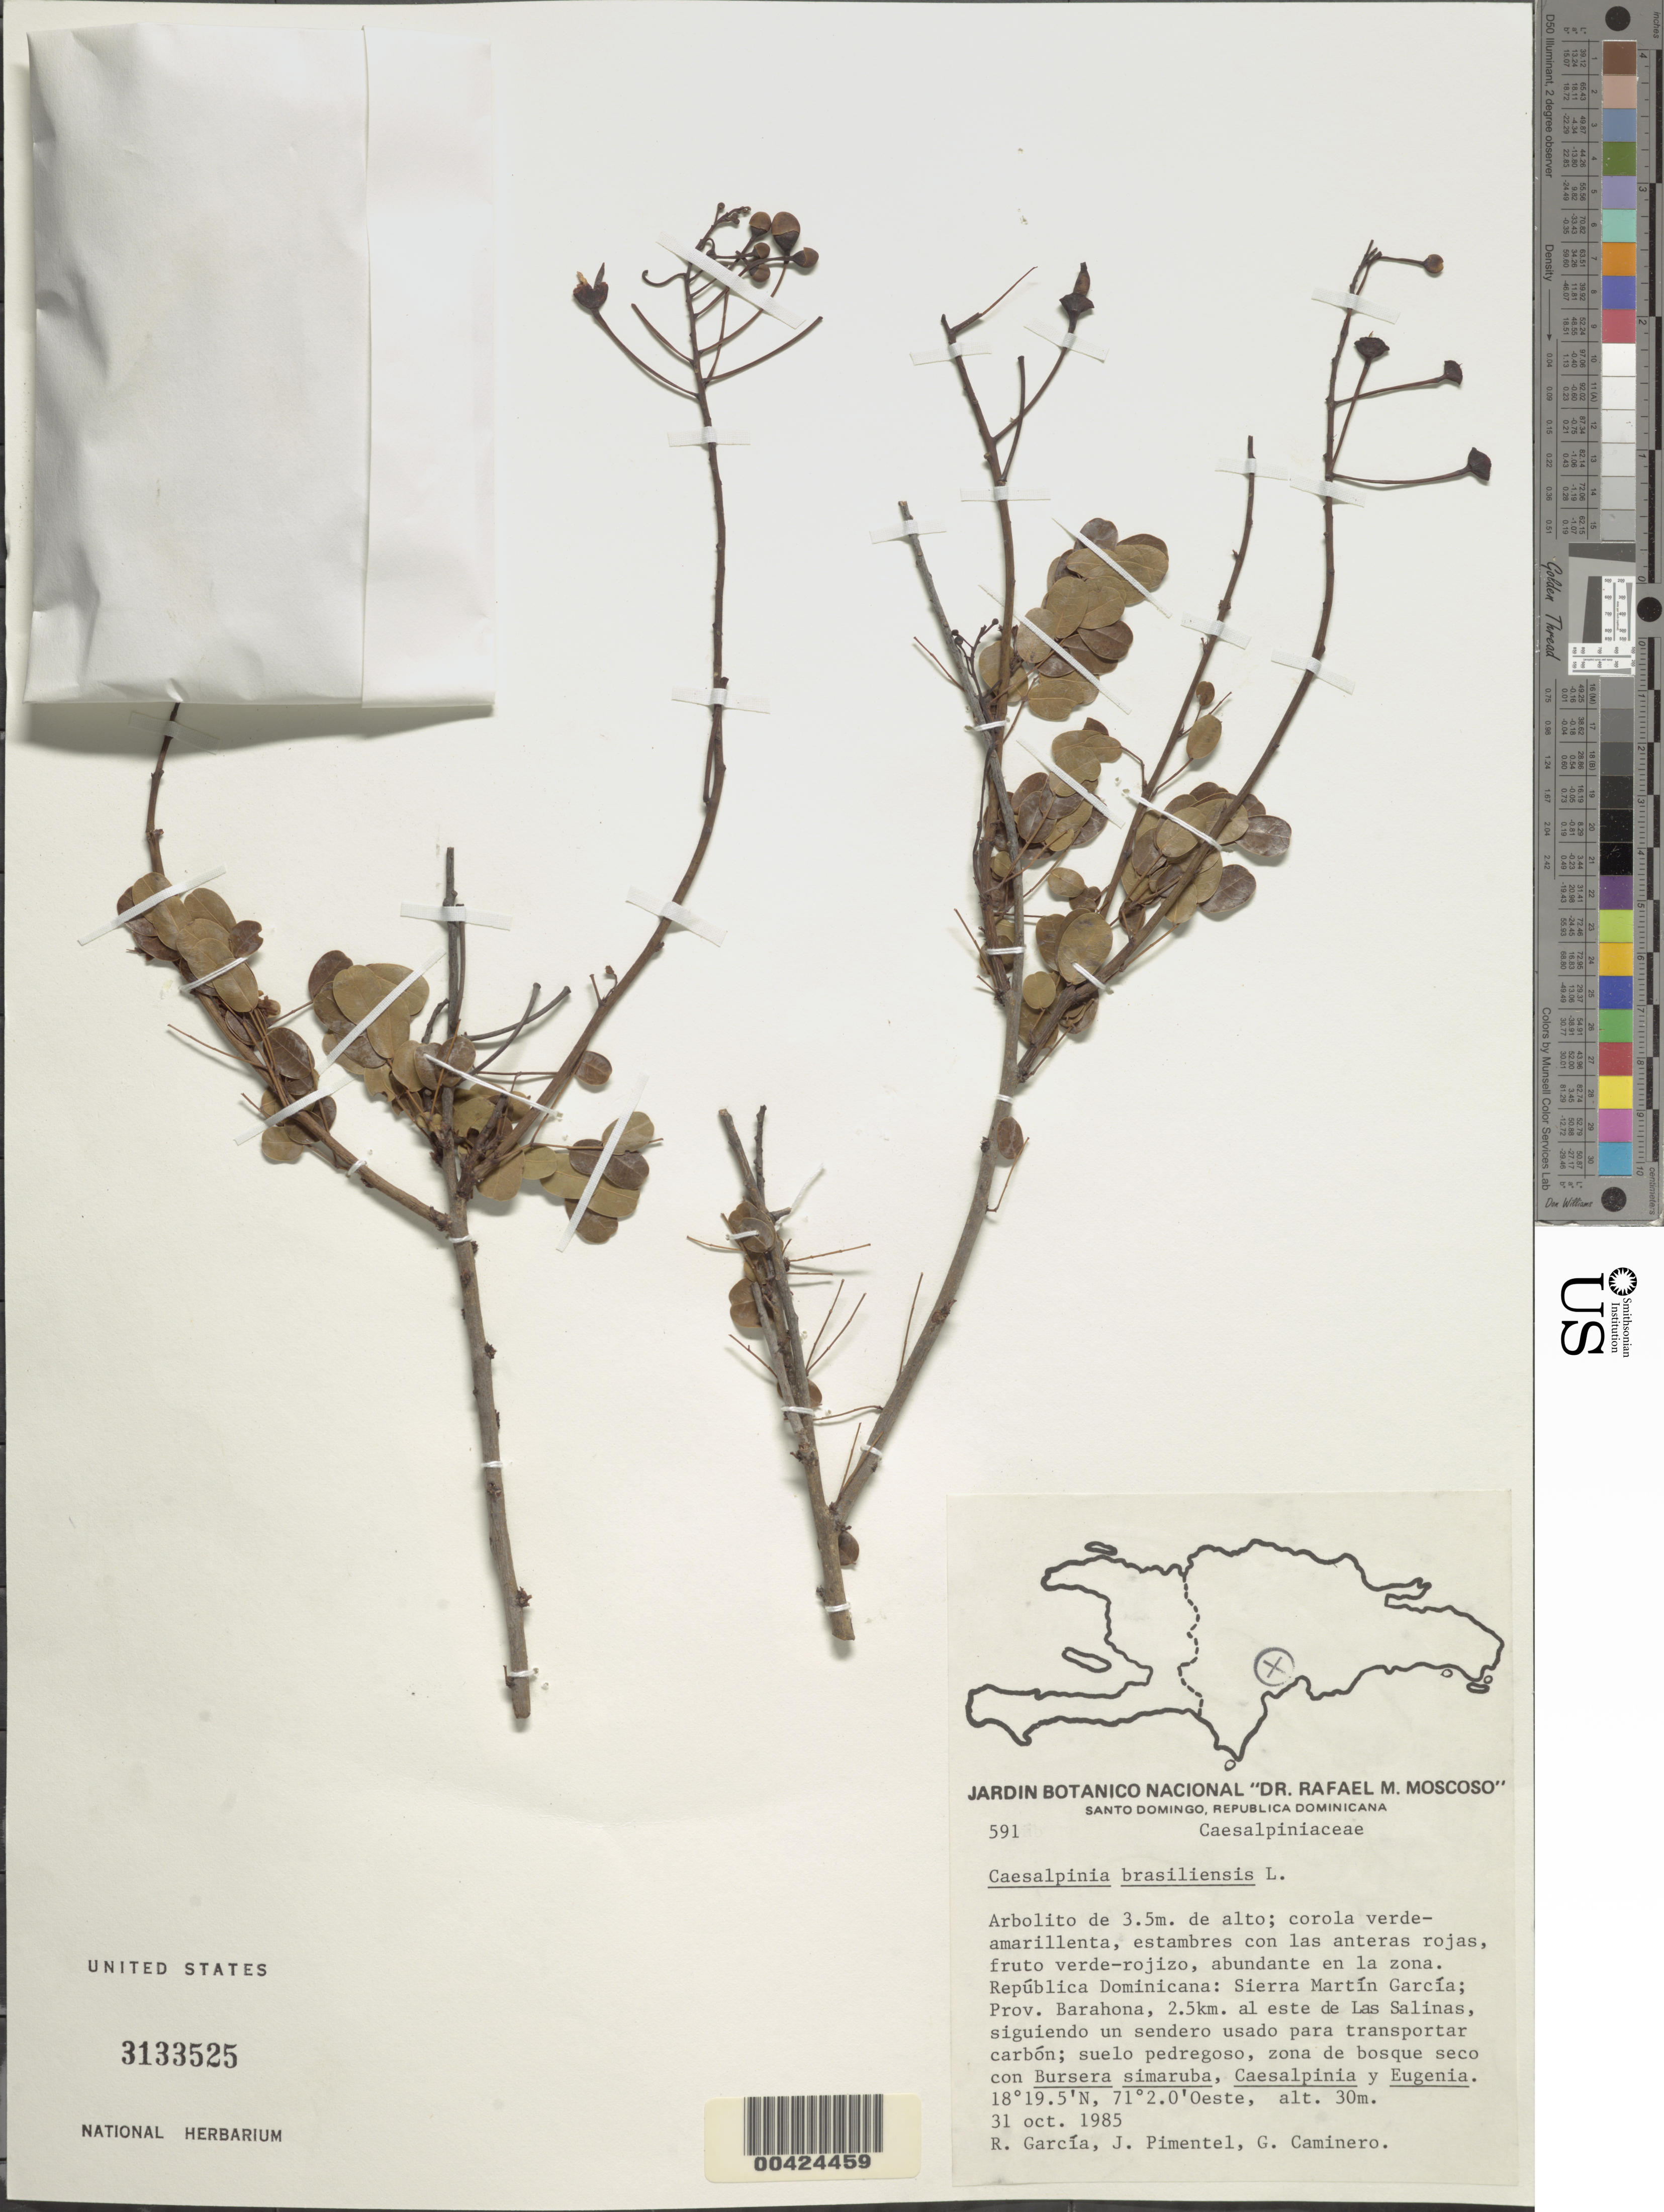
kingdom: Plantae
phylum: Tracheophyta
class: Magnoliopsida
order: Fabales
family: Fabaceae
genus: Caesalpinia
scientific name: Caesalpinia brasiliensis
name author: L.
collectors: R. Garcia, J. Pimentel & G. Caminero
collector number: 591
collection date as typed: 31 Oct 1985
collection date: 1985-10-31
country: Dominican Republic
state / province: Barahona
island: Hispaniola Island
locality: Las salinas, 2.5 km al este de; sierra martin garcia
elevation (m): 30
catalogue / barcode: US 3133525